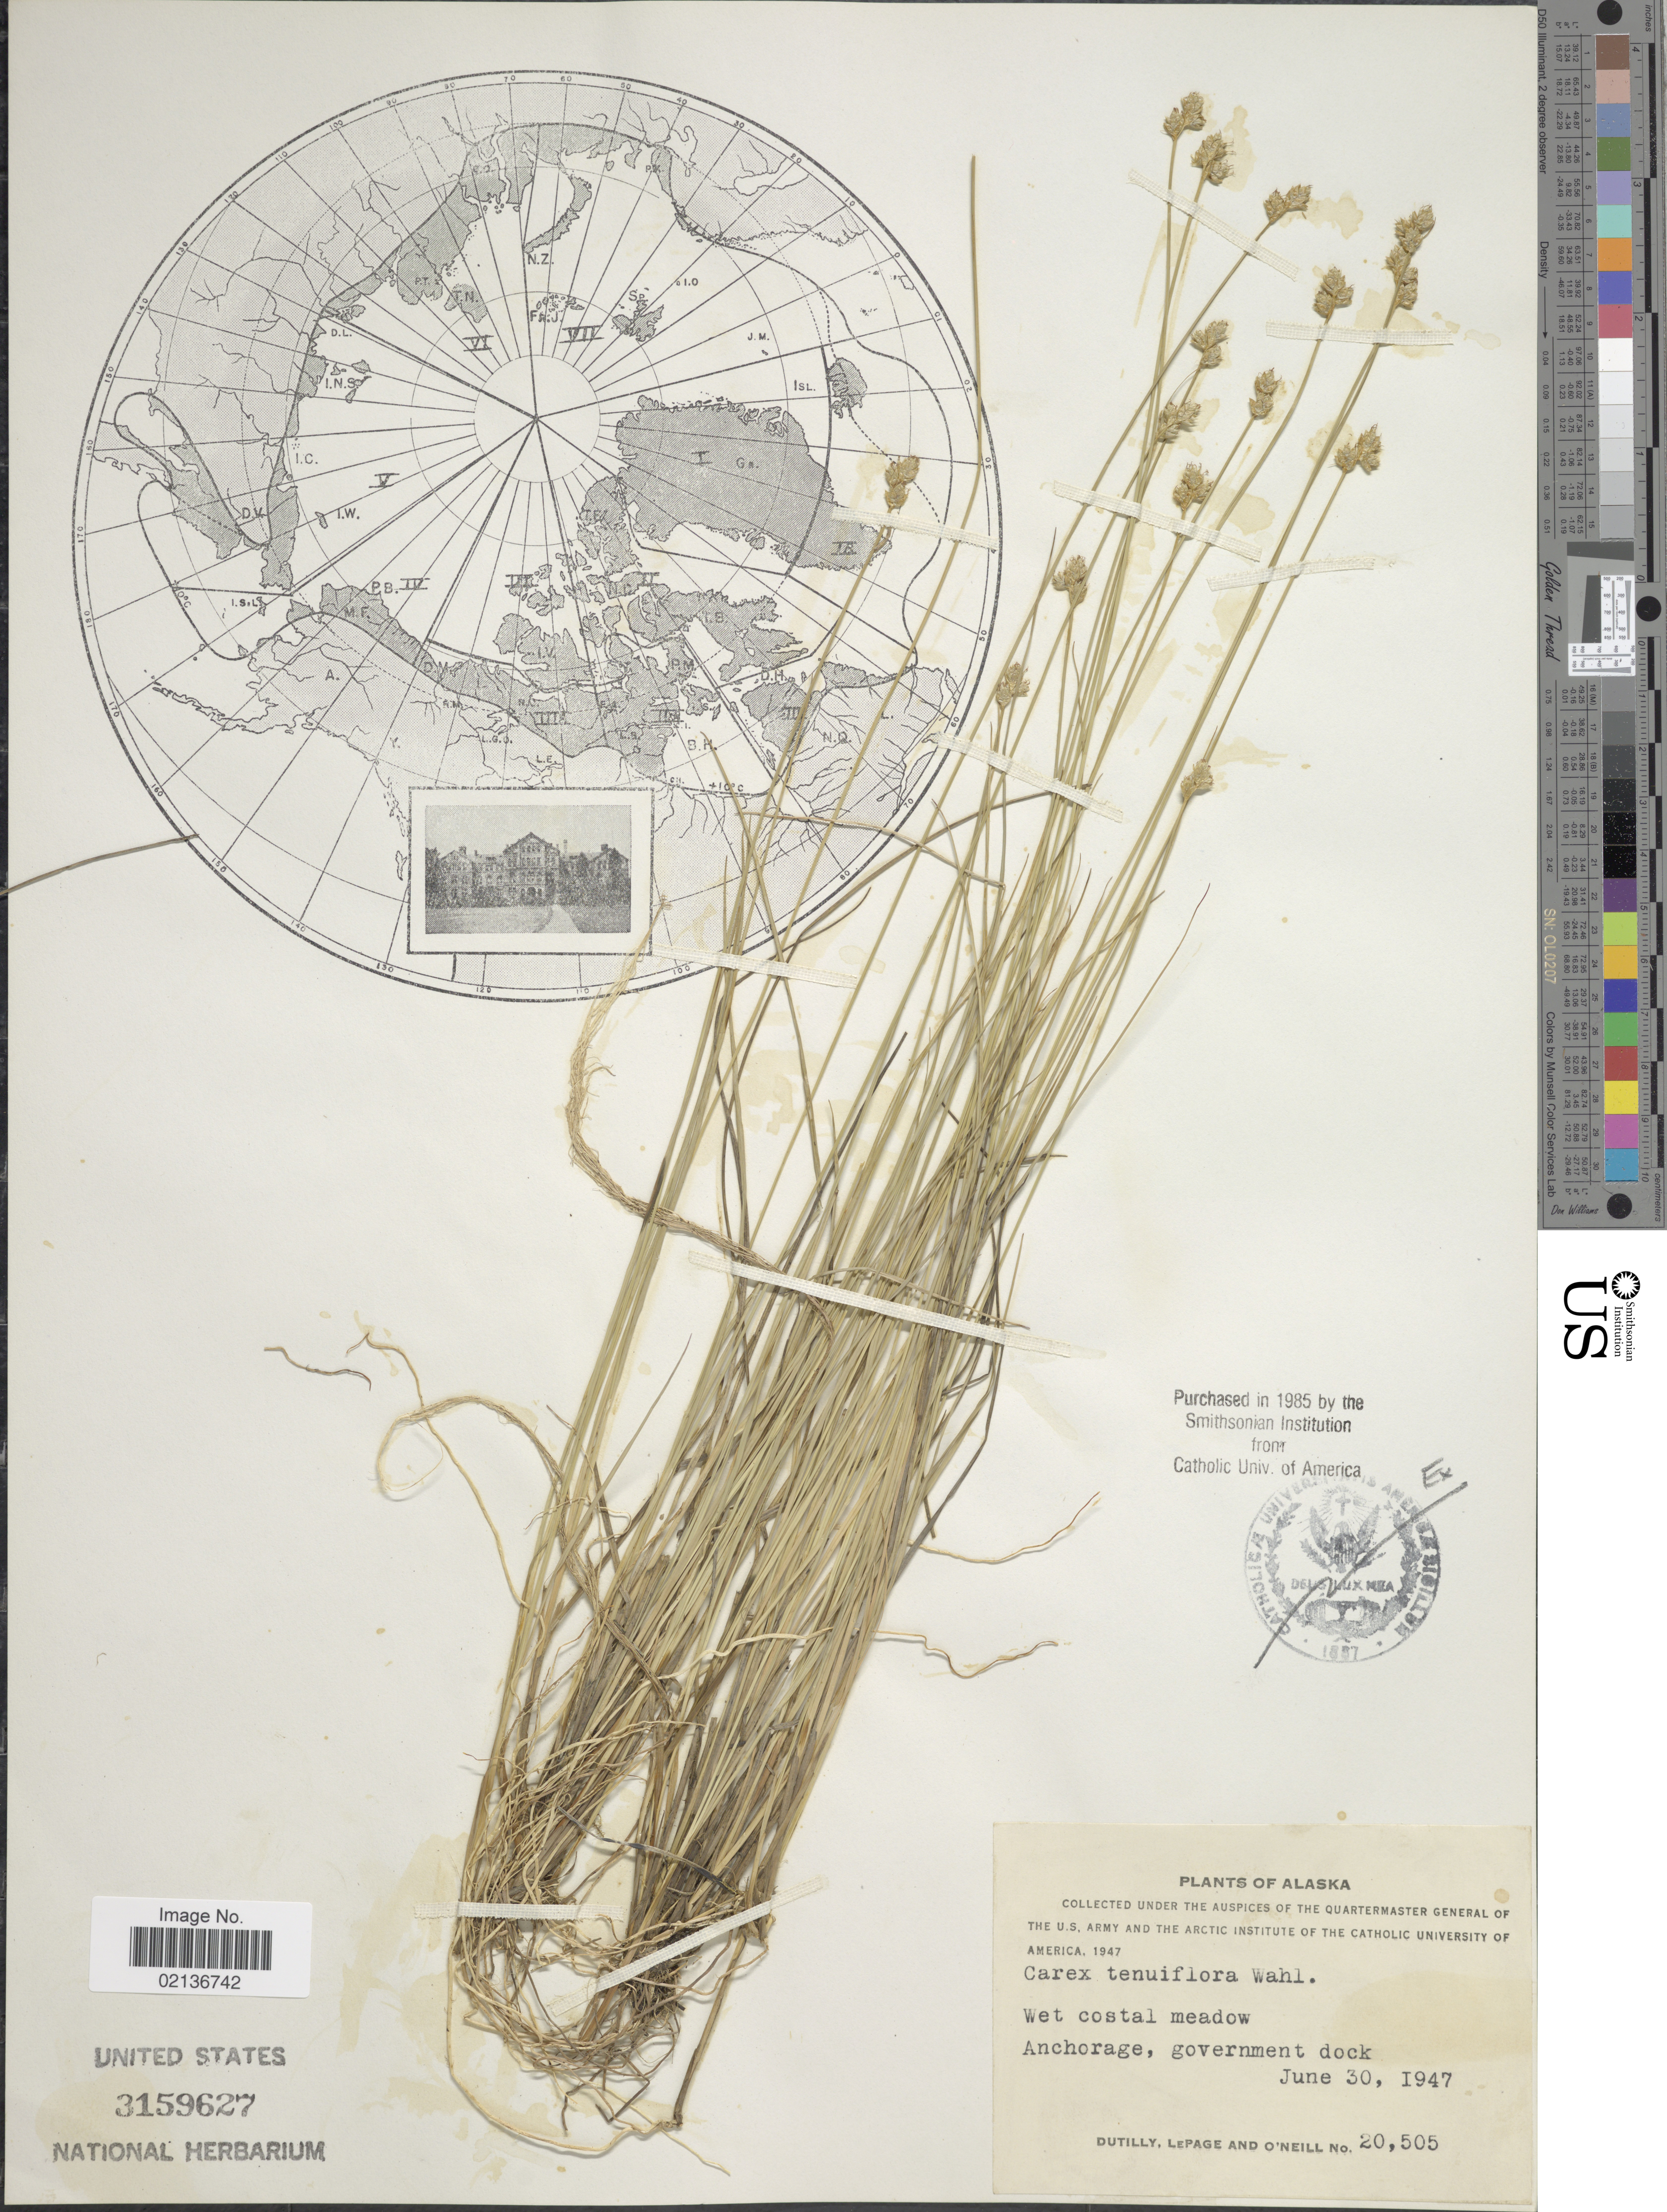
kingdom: Plantae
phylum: Tracheophyta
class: Liliopsida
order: Poales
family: Cyperaceae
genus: Carex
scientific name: Carex tenuiflora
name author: Wahlenb.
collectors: -. Dutilly, -. LePage & O' Neill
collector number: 20505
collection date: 1947-06-30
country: United States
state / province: Alaska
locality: Anchorage, government dock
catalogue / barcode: US 3159627